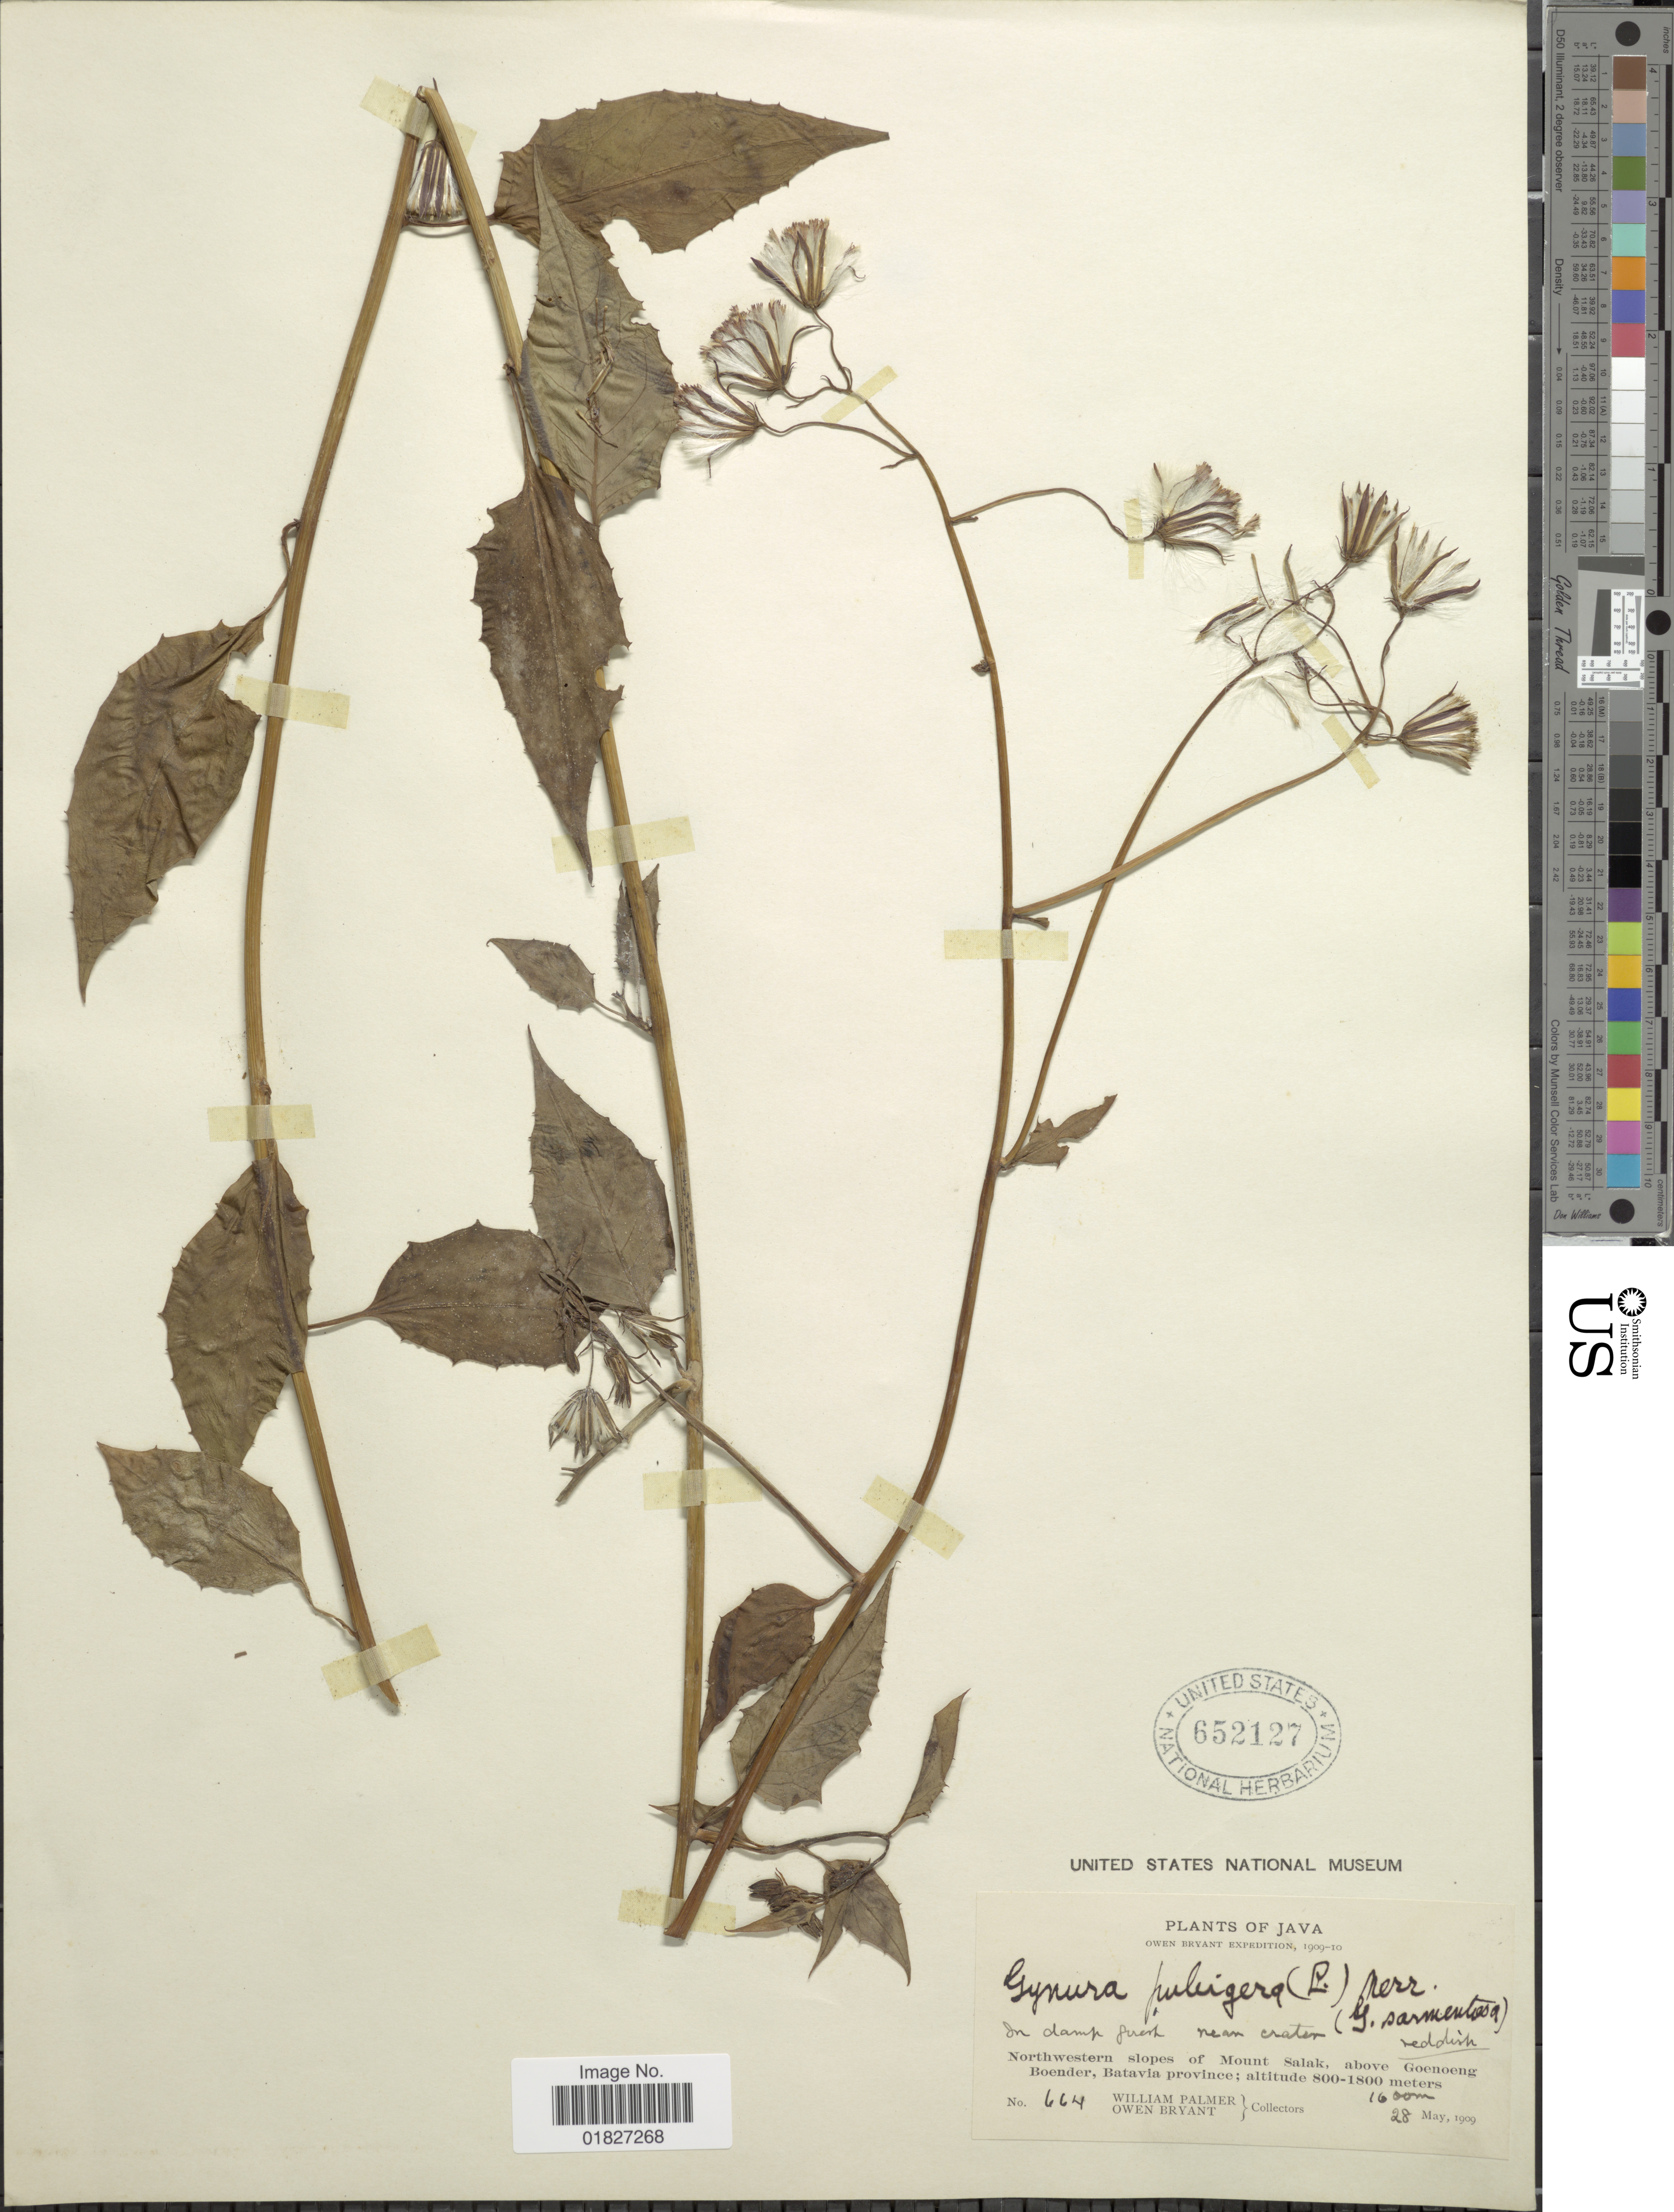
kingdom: Plantae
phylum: Tracheophyta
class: Magnoliopsida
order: Asterales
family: Asteraceae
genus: Gynura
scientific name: Gynura procumbens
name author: (Lour.) Merr.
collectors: W. Palmer & O. Bryant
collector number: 664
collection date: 1909-05-28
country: Indonesia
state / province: Java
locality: Northwestern slopes of Mount Salak, above Goenoeng Boender, Batavia Province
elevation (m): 1600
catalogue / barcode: US 652127